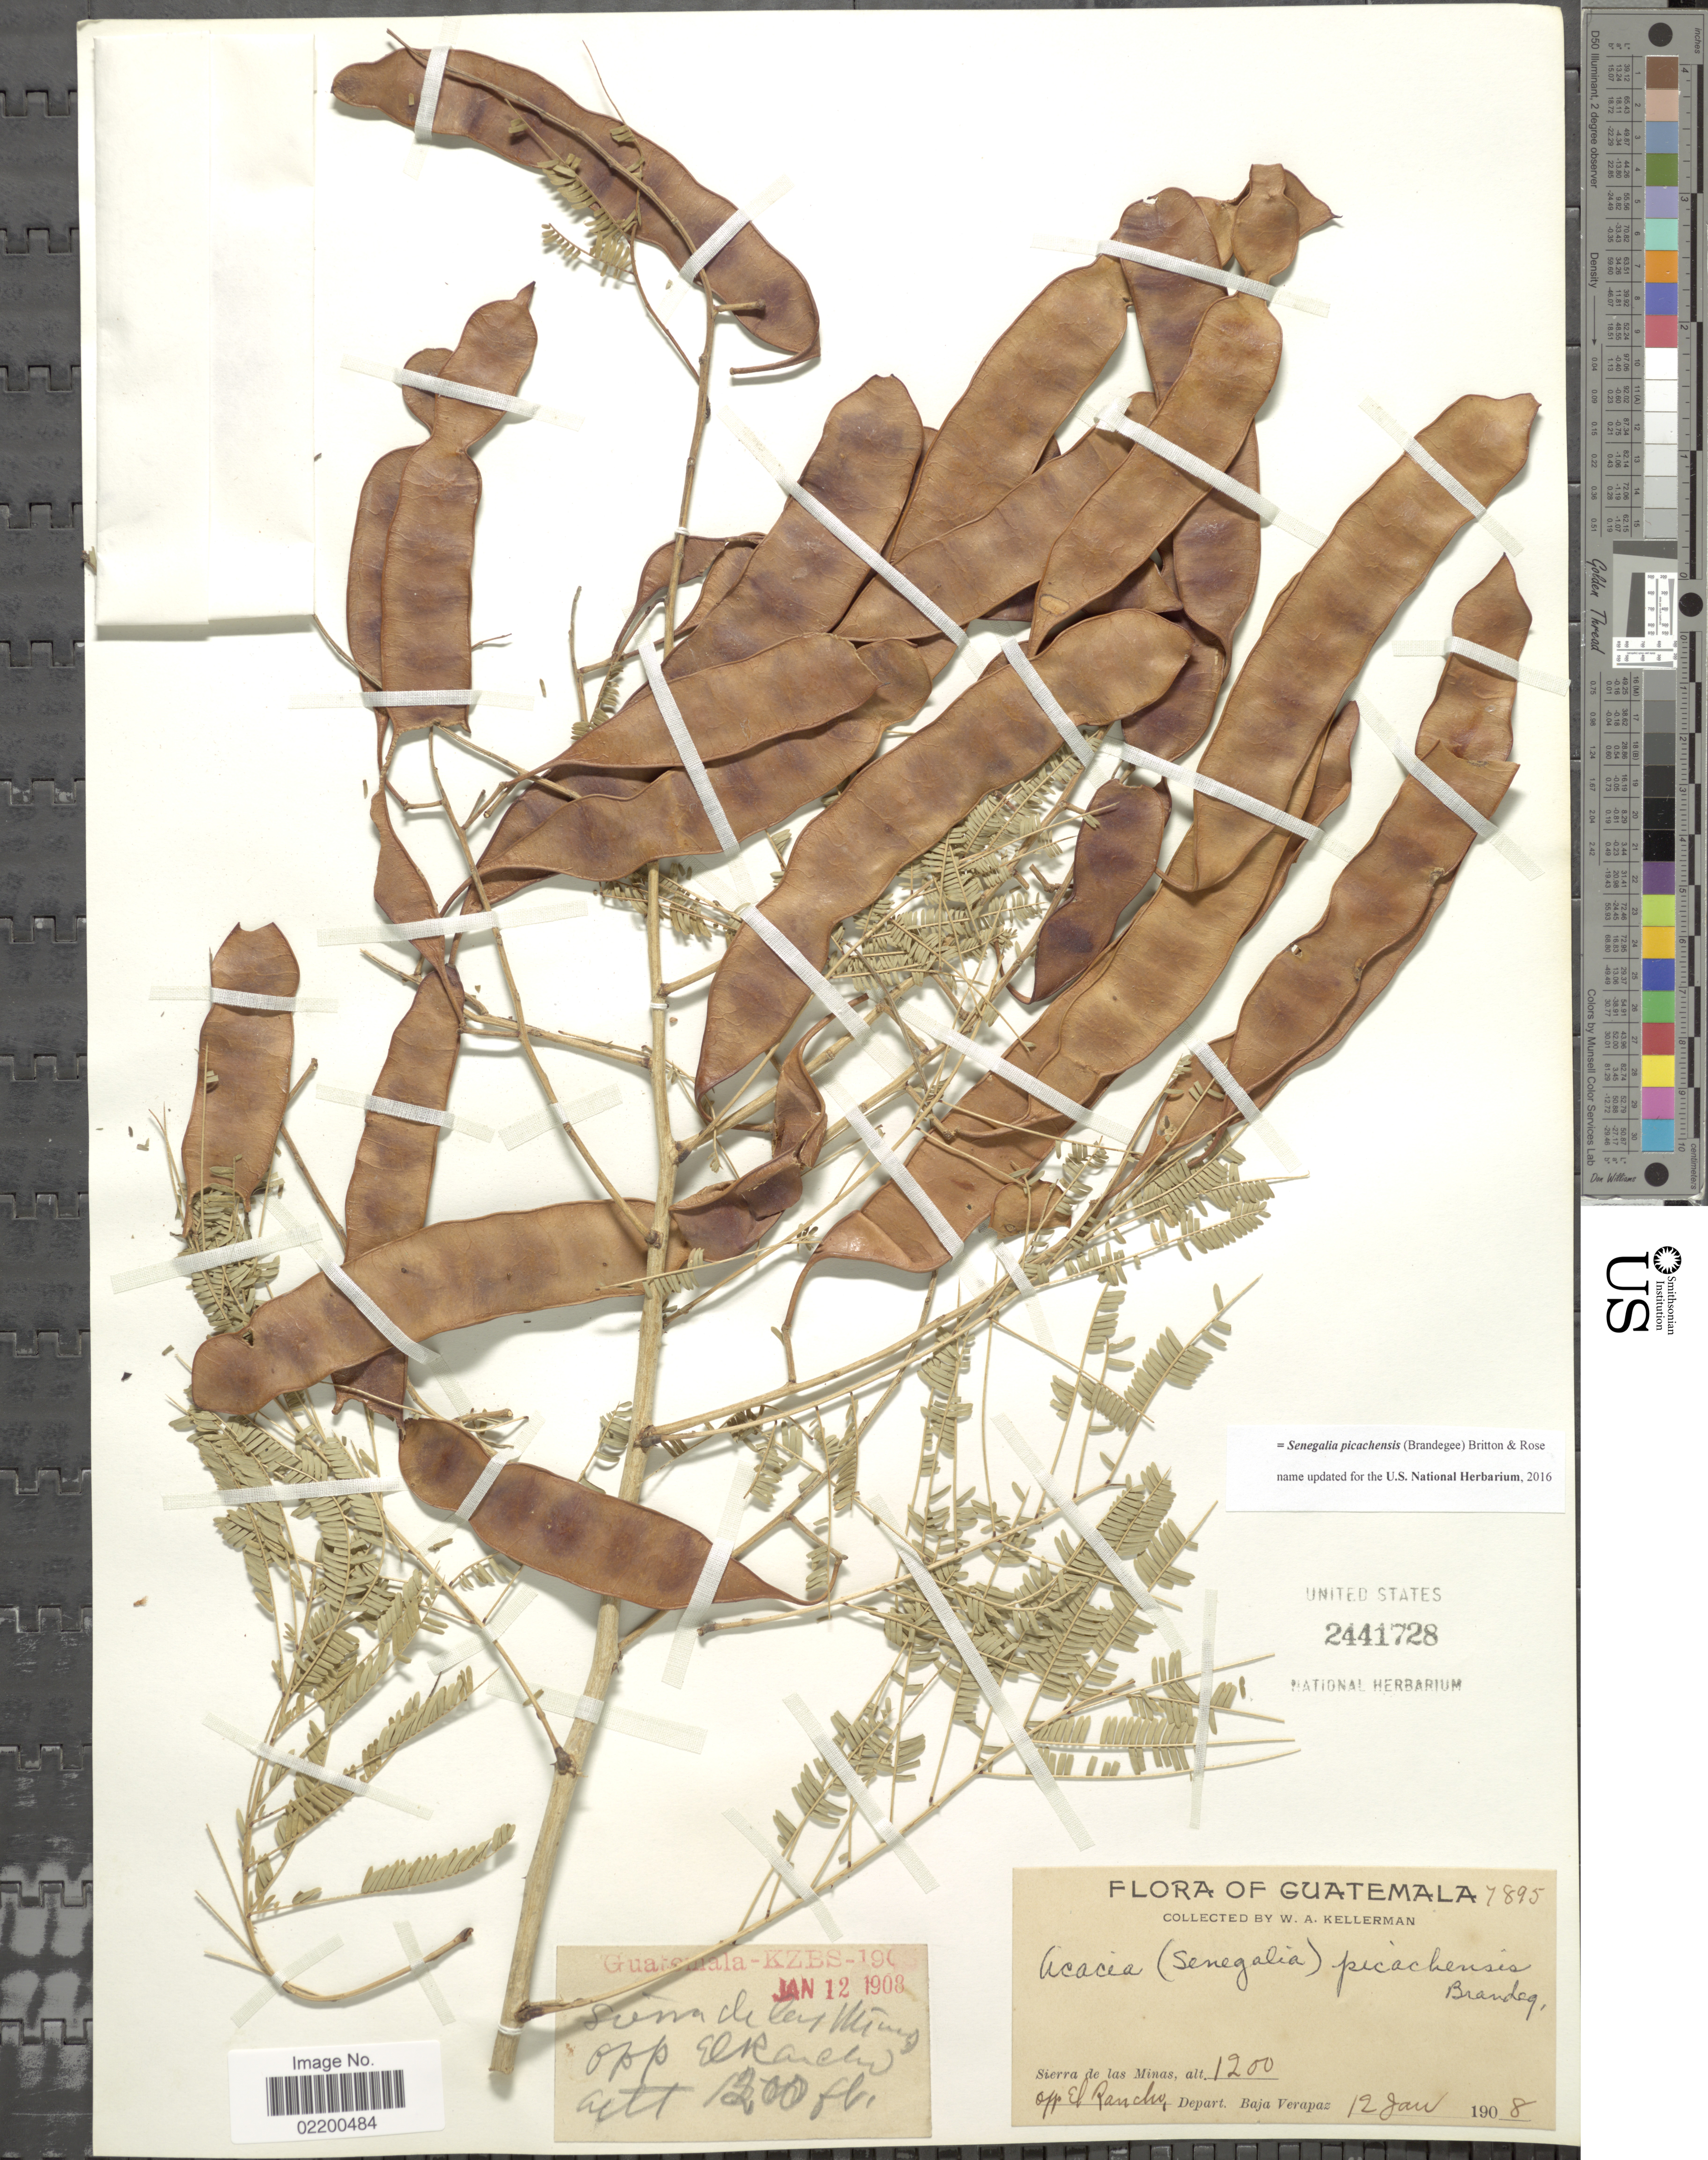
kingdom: Plantae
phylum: Tracheophyta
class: Magnoliopsida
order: Fabales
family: Fabaceae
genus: Senegalia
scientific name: Senegalia picachensis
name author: (Brandegee) Britton & Rose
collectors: W. Kellerman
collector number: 7895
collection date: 1908-01-12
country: Guatemala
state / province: Baja Verapaz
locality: Sierra de las Minas, opp El Rancho, Depart. Baja Verapaz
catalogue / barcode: US 2441728